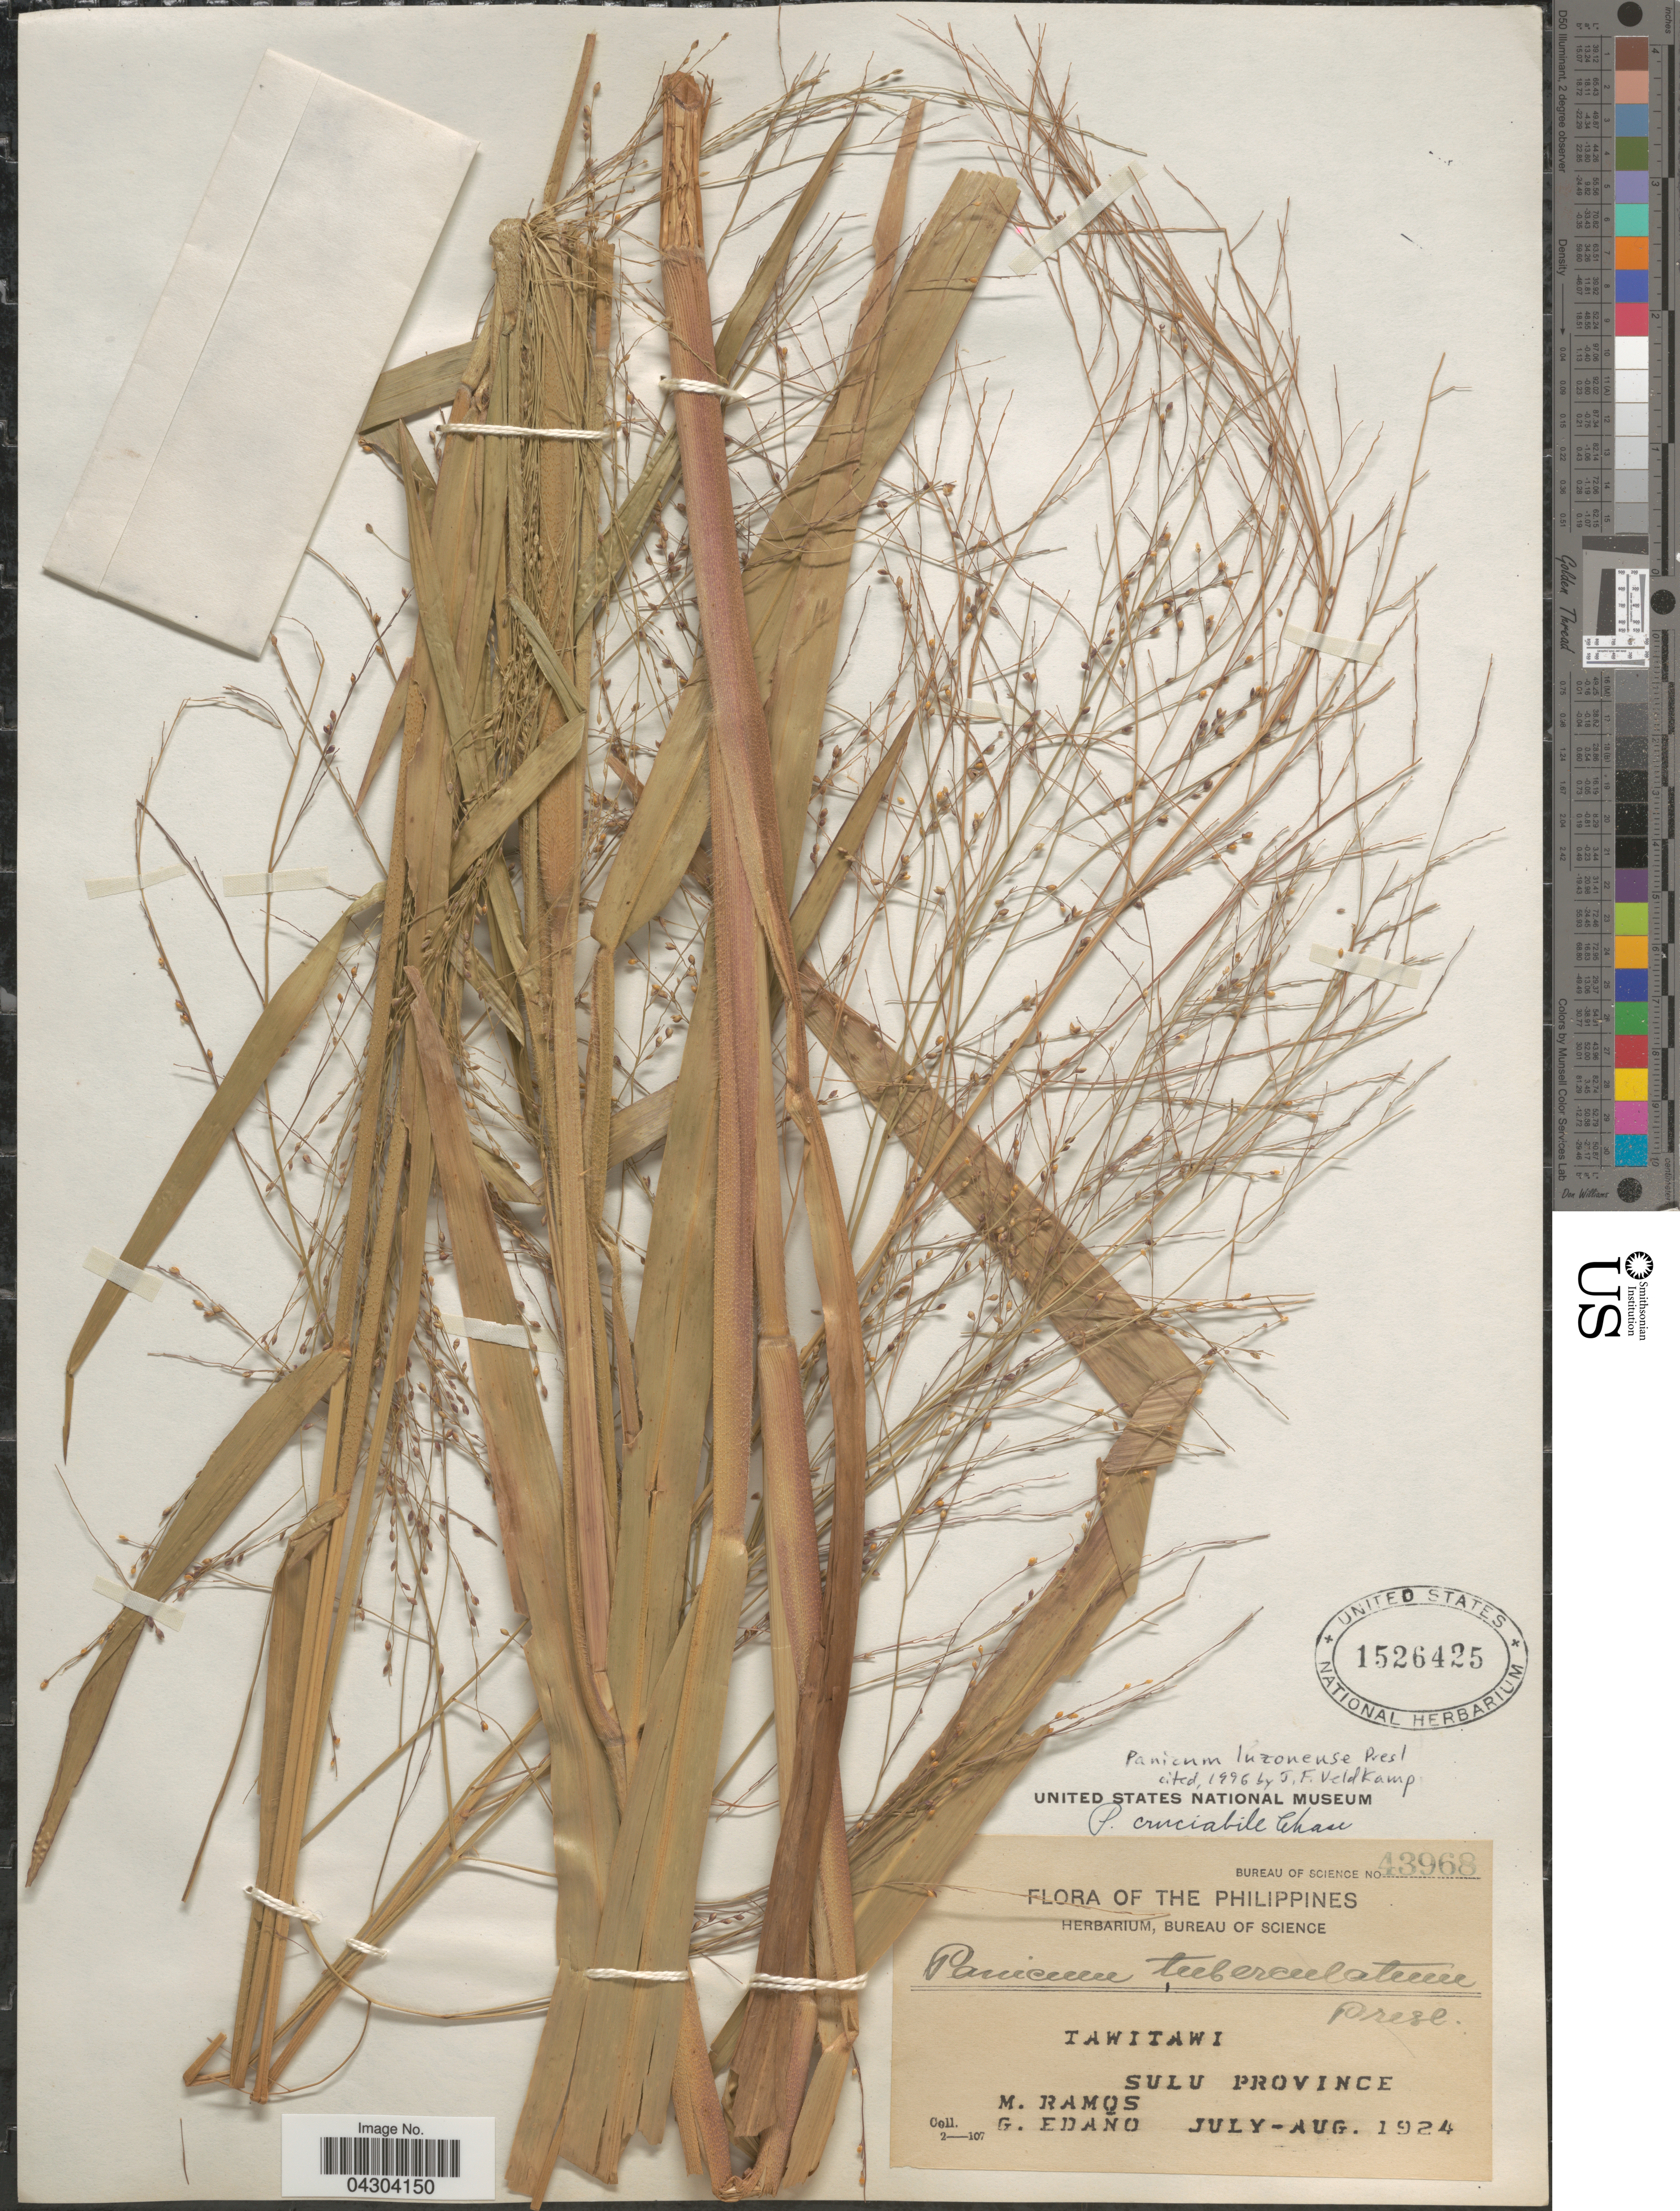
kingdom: Plantae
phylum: Tracheophyta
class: Liliopsida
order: Poales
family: Poaceae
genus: Panicum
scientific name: Panicum luzonense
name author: J. Presl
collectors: M. Ramos & G. Edaño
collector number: Bureau of Science 43968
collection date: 1924-07/1924-08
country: Philippines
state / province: Muslim Mindanao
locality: Tawitawi. Sulu Province.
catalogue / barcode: US 1526425